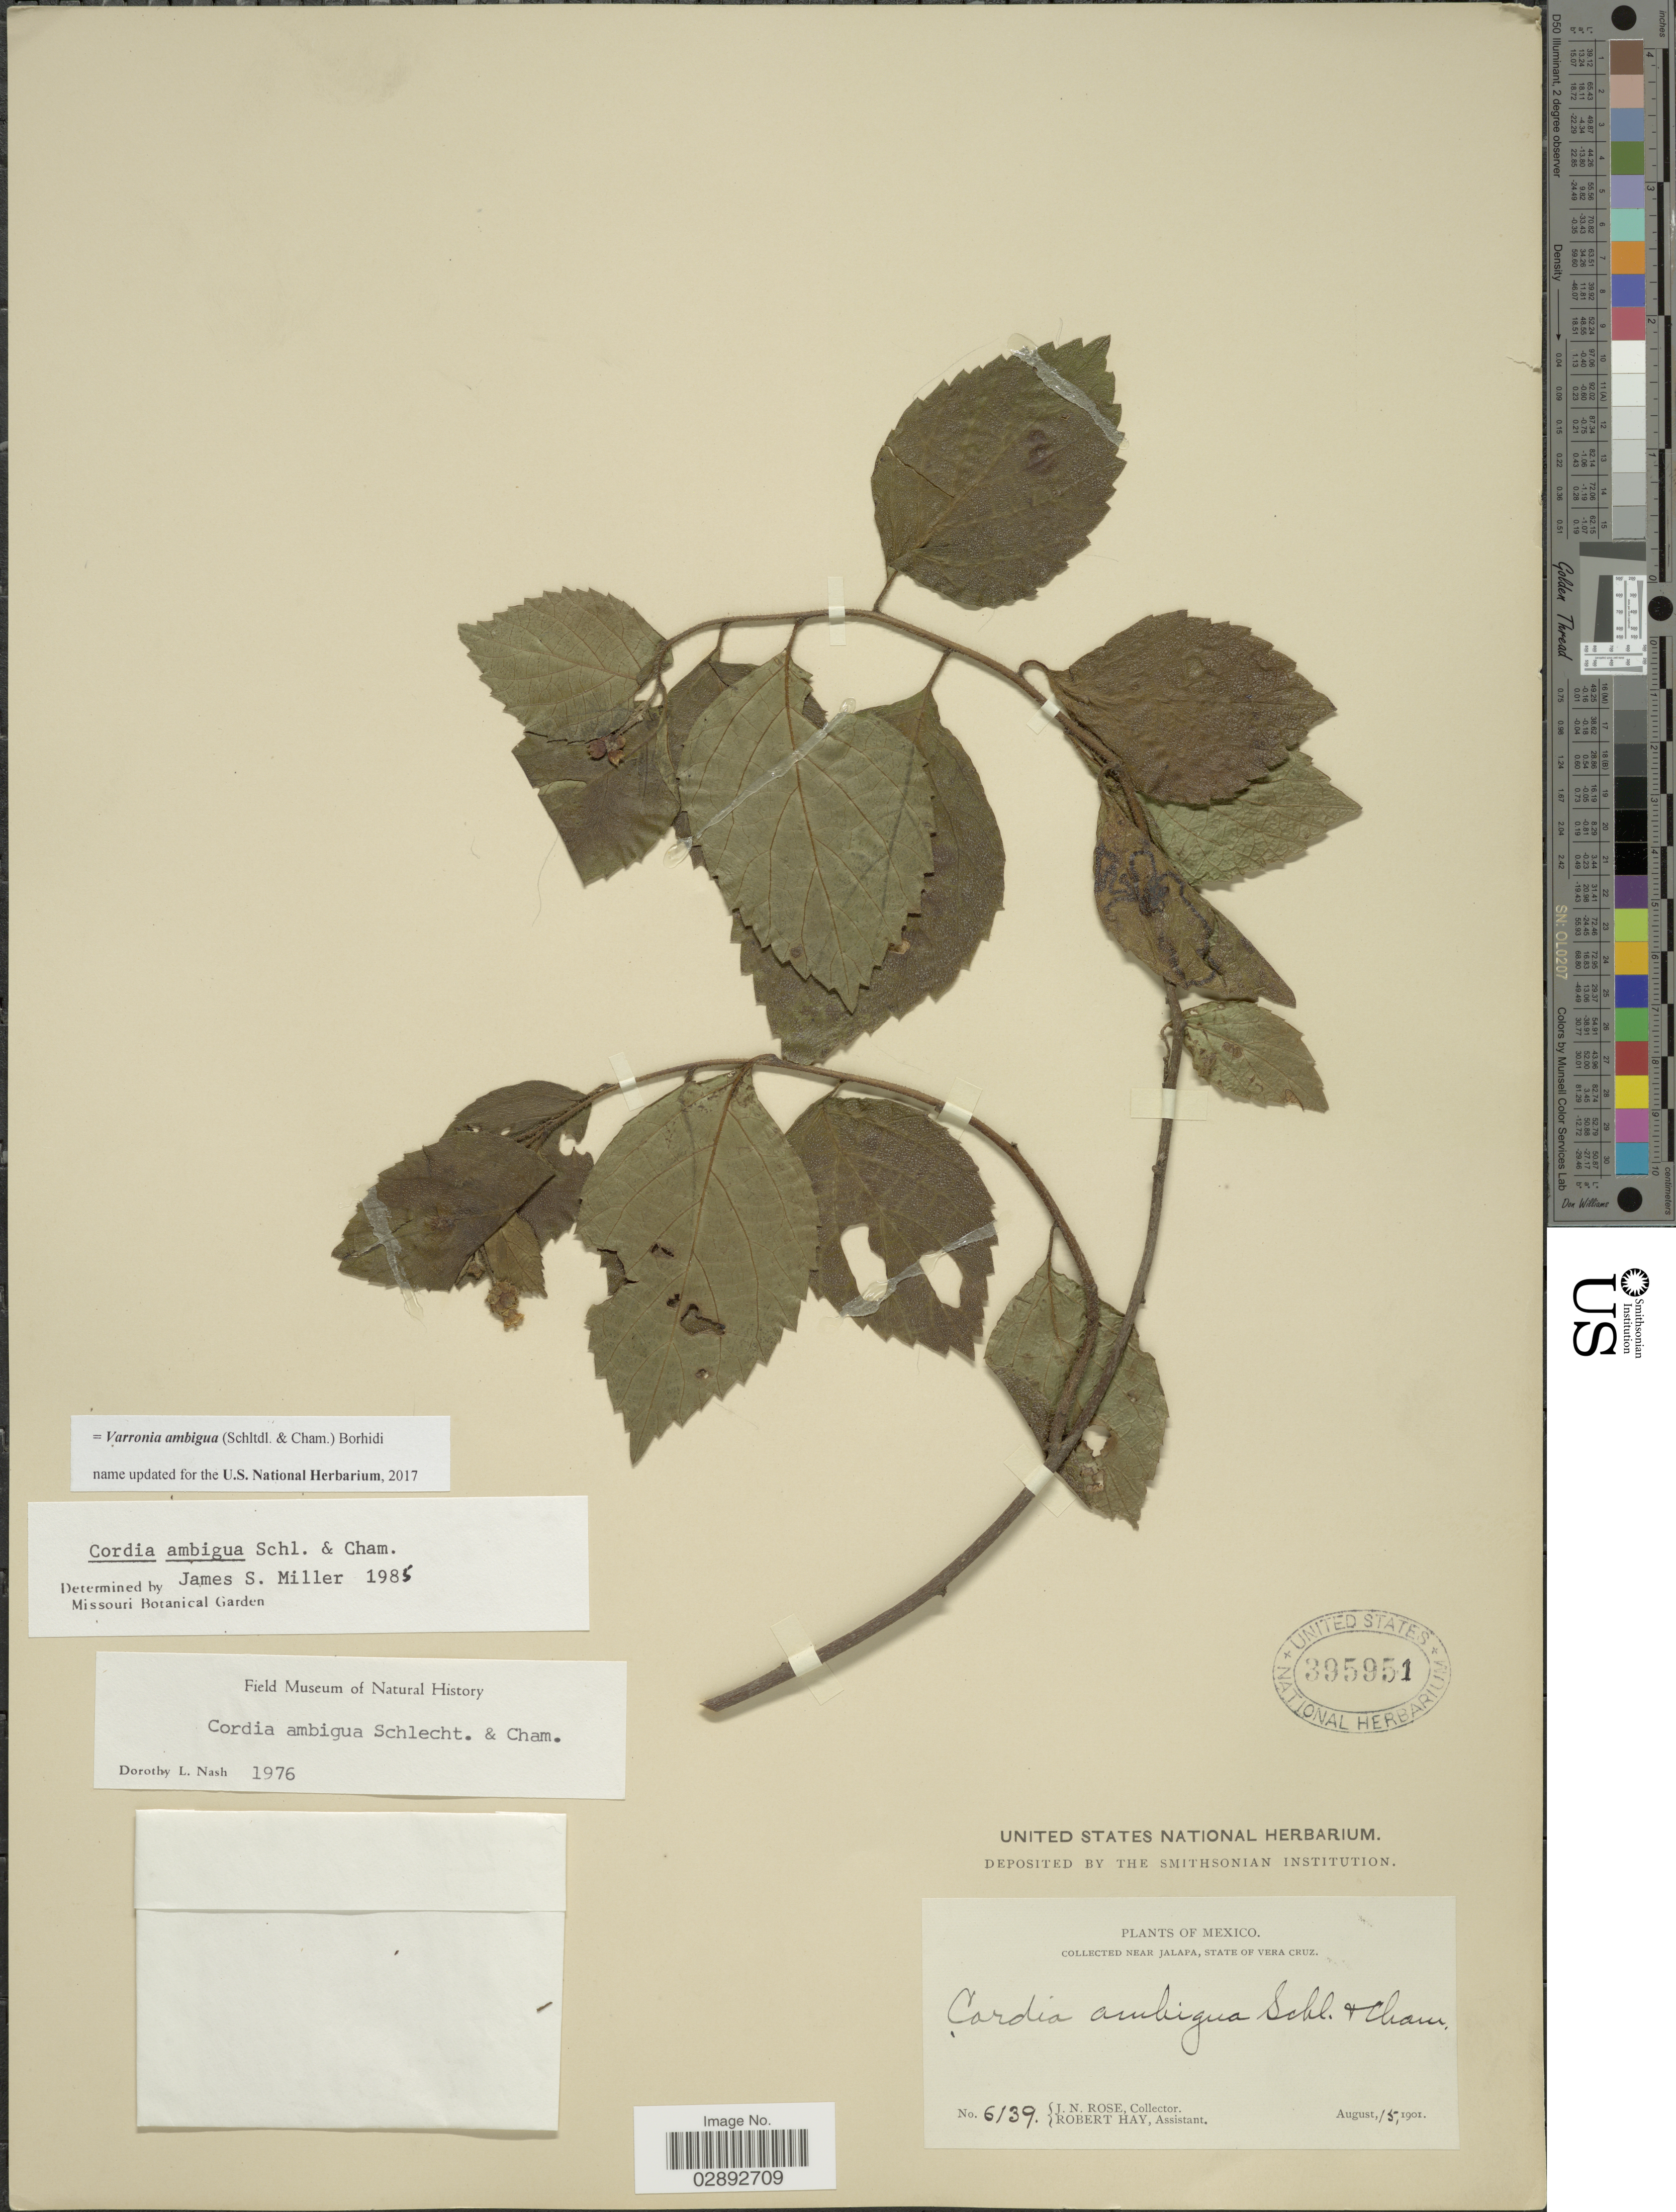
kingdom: Plantae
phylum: Tracheophyta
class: Magnoliopsida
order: Boraginales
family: Cordiaceae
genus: Varronia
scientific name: Varronia ambigua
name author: (Schltdl. & Cham.) Borhidi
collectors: J. N. Rose & R. Hay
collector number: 6139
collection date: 1901-08-15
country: Mexico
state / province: Veracruz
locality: Near Jalapa, State of Vera Cruz.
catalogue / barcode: US 395951